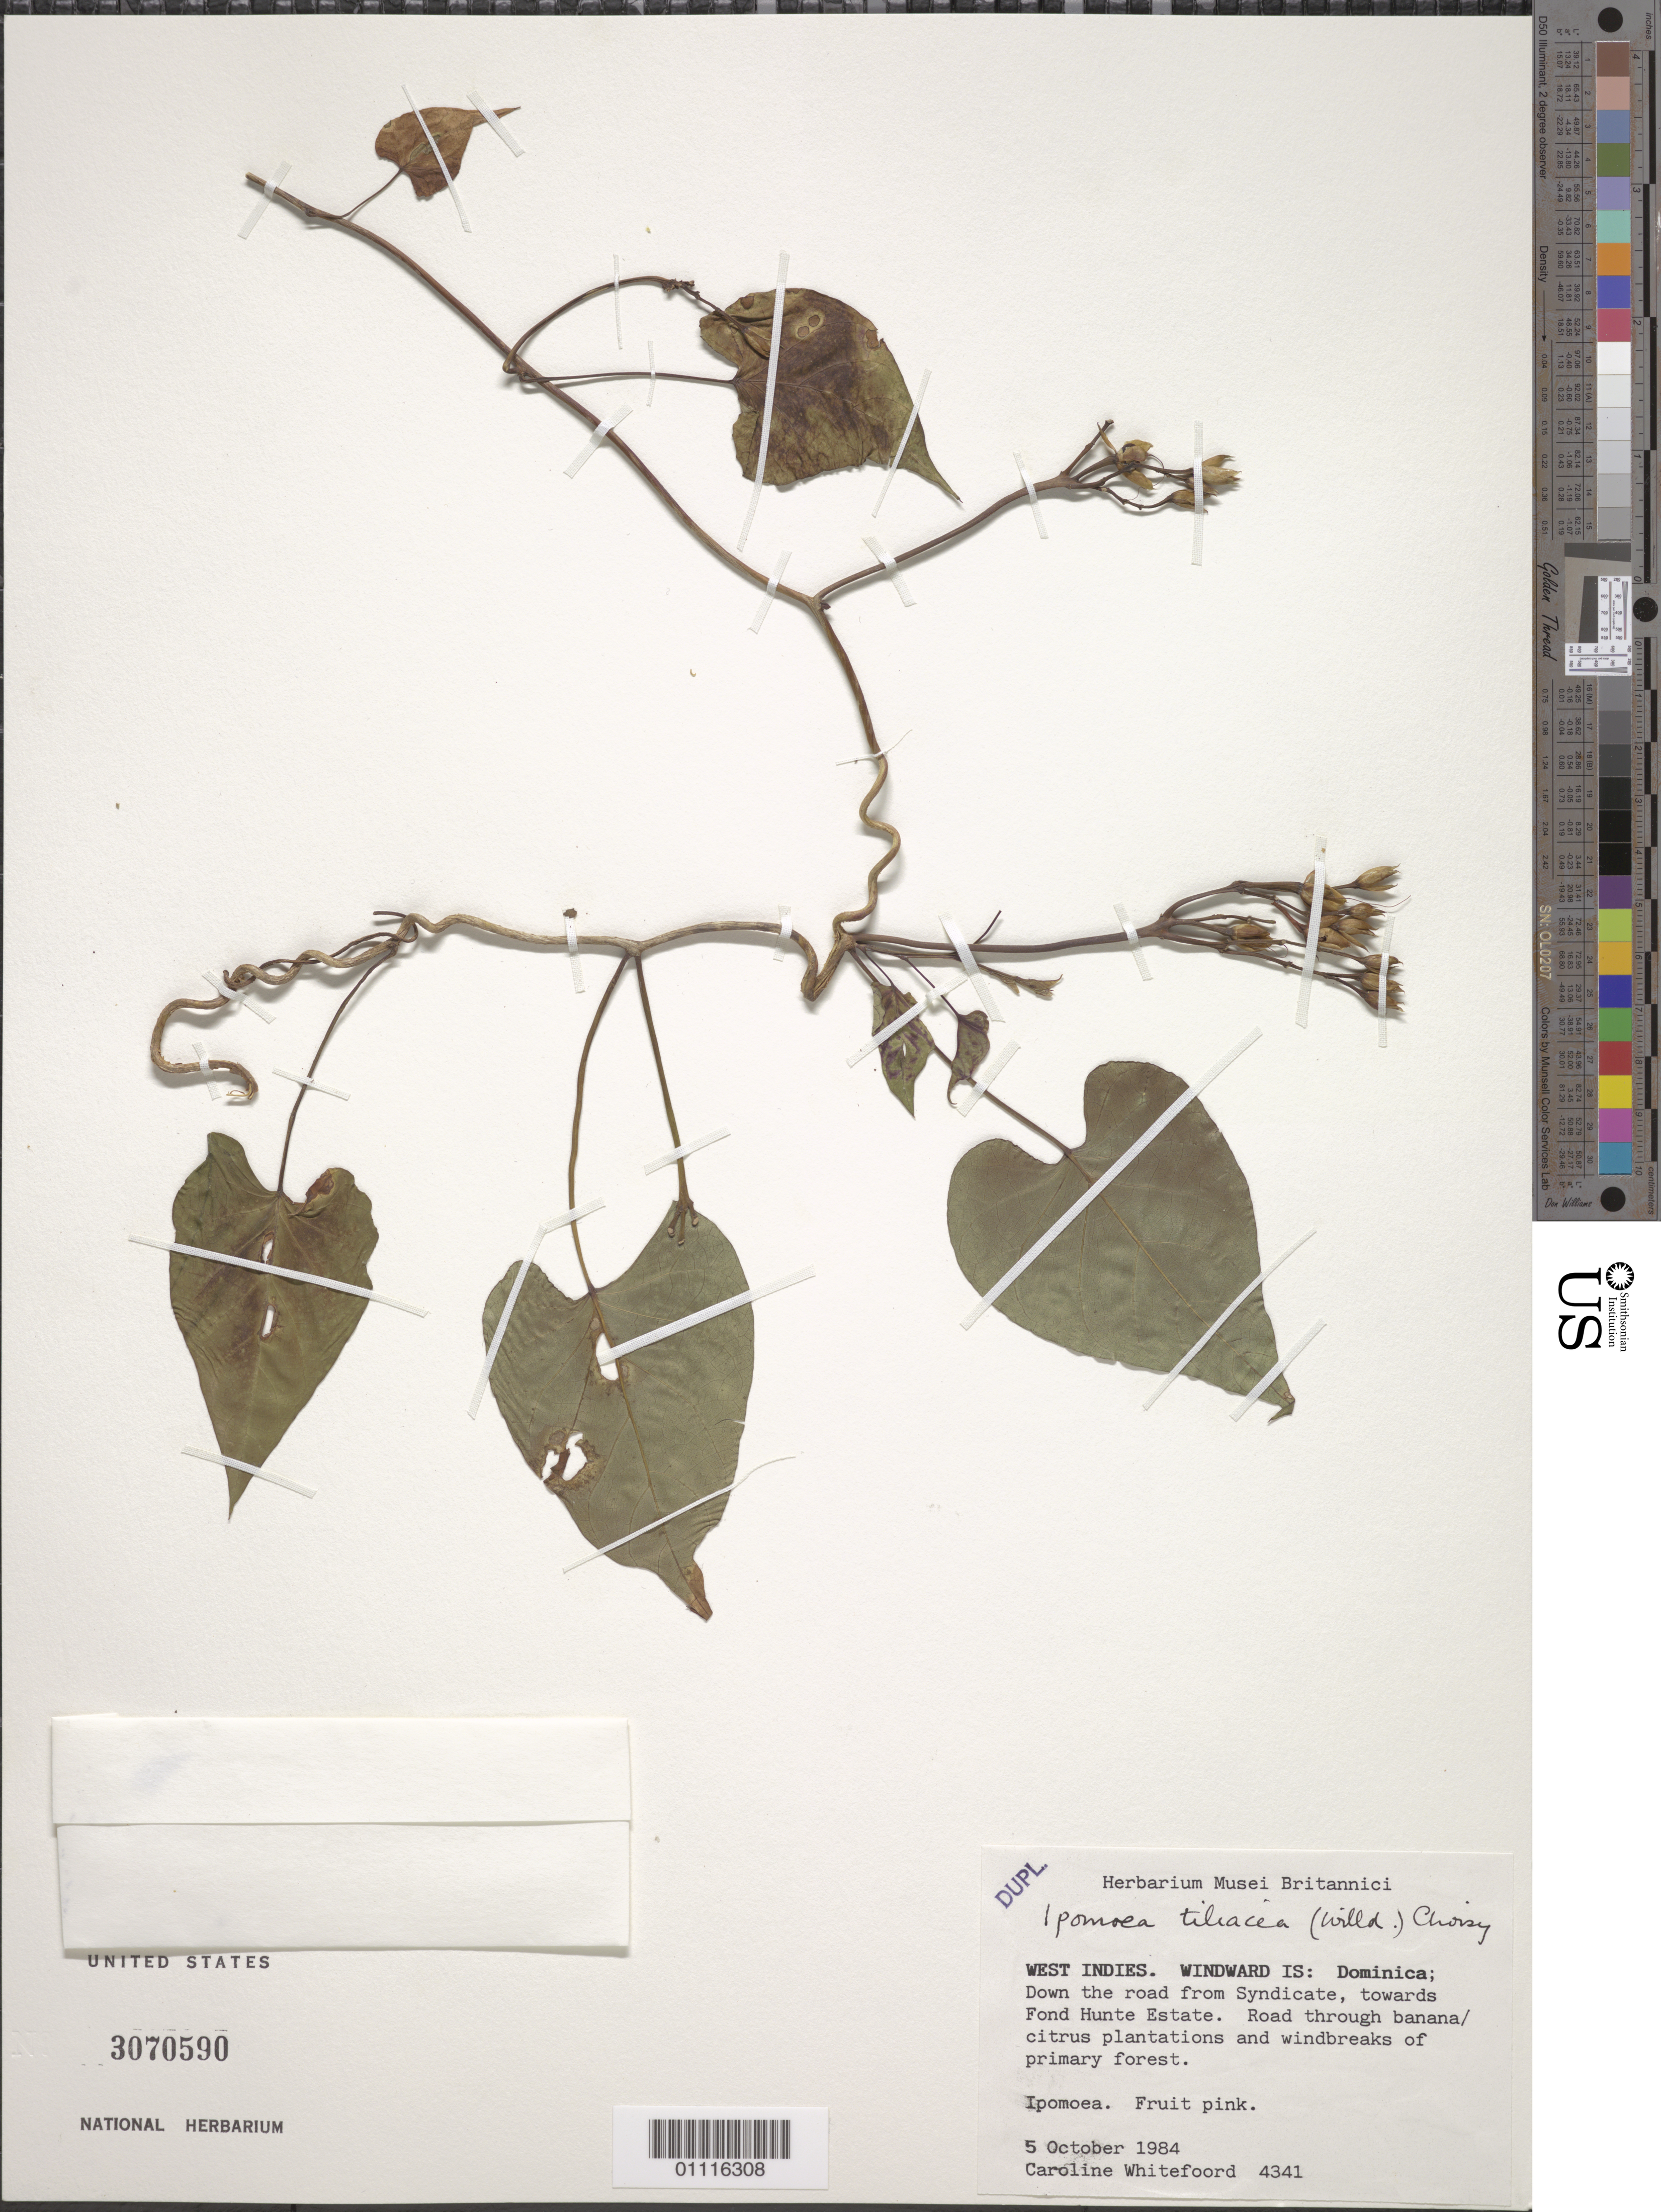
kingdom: Plantae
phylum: Tracheophyta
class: Magnoliopsida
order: Solanales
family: Convolvulaceae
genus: Ipomoea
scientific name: Ipomoea tiliacea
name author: (Willd.) Choisy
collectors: C. Whitefoord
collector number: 4341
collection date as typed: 05 Oct 1984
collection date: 1984-10-05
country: Dominica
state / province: St. Peter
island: Dominica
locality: Down the road from Syndicate, towards Fond Hunte Estate. Road through banana/citrus plantations and windbreaks of primary forest.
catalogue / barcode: US 3070590